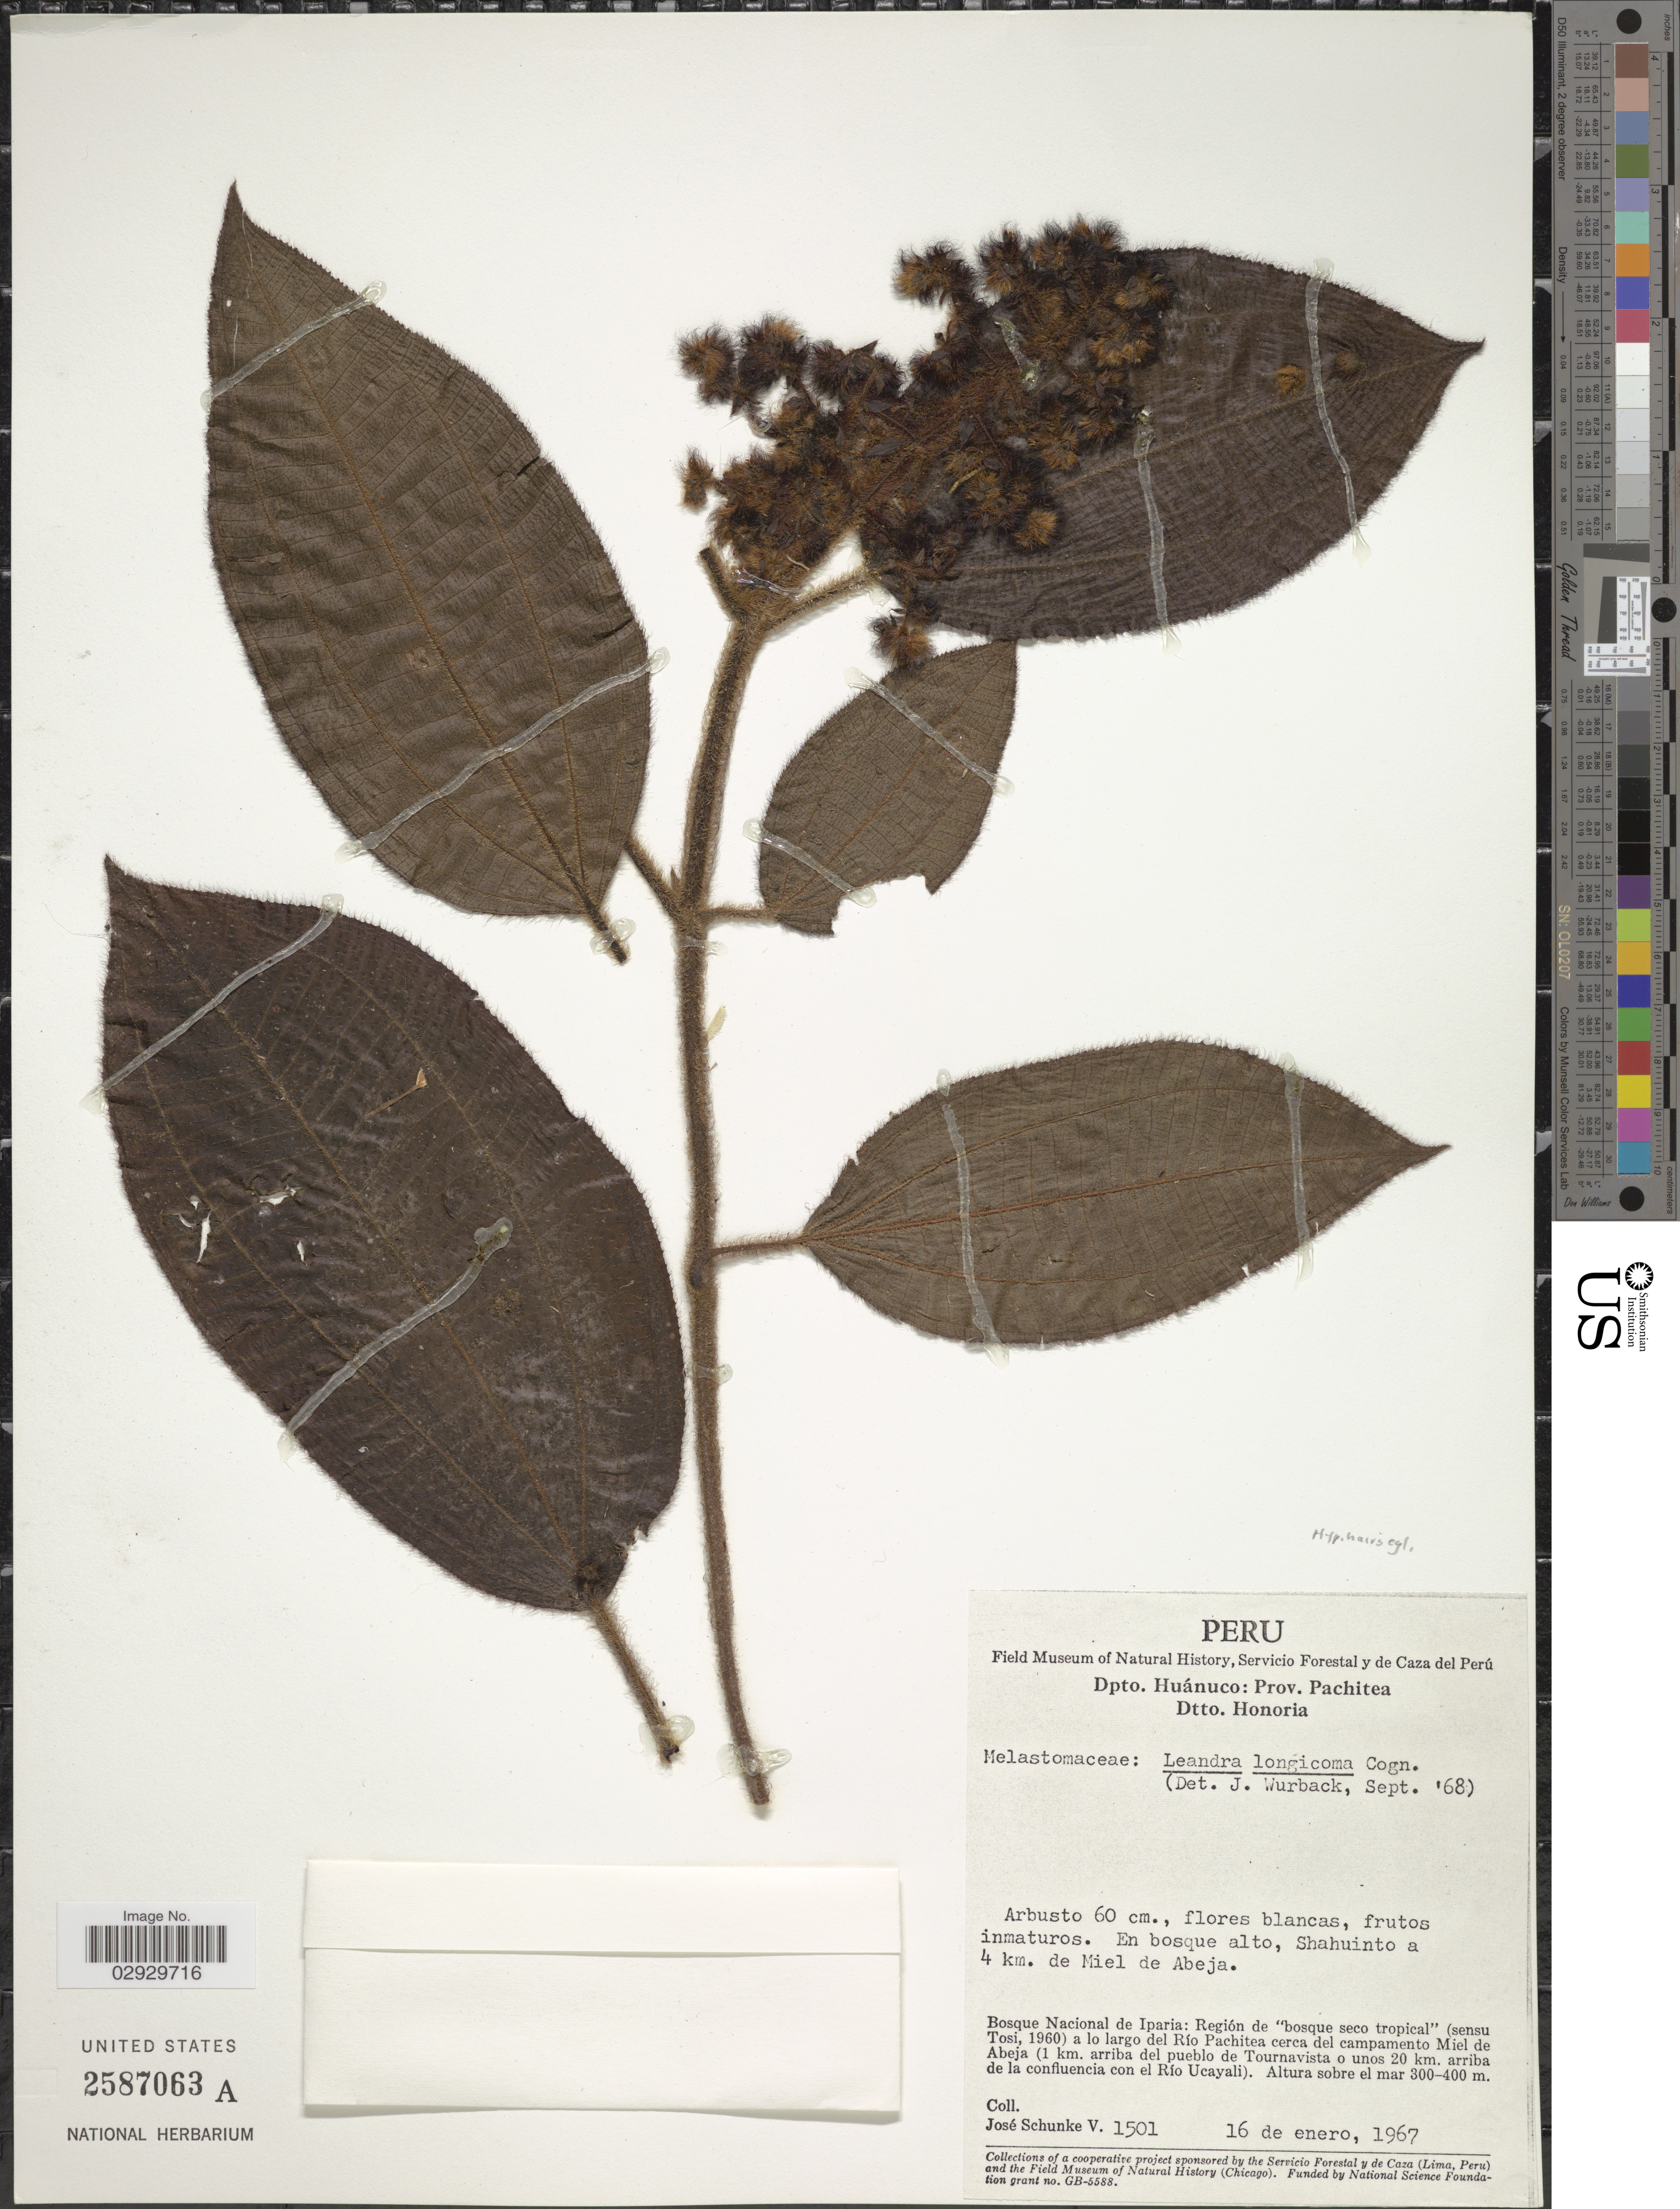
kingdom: Plantae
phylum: Tracheophyta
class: Magnoliopsida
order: Myrtales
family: Melastomataceae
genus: Leandra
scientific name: Leandra longicoma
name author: Cogn.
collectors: J. Schunke Vigo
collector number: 1501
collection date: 1967-01-16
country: Peru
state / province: Huánuco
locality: Dpto. Huánuco: Prov. Pachitea, Dtto. Honoria. Bosque Nacional de Iparia: Región de "bosque seco tropical" (sensu Tosi, 1960) a lo largo del Río Pachitea cerca del campamento Miel de Abeja (1 km. arriba del pueblo de Tournavista o unos 20 km. arriba de la confluencia con el Río Ucayali).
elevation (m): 300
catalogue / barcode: US 2587063A